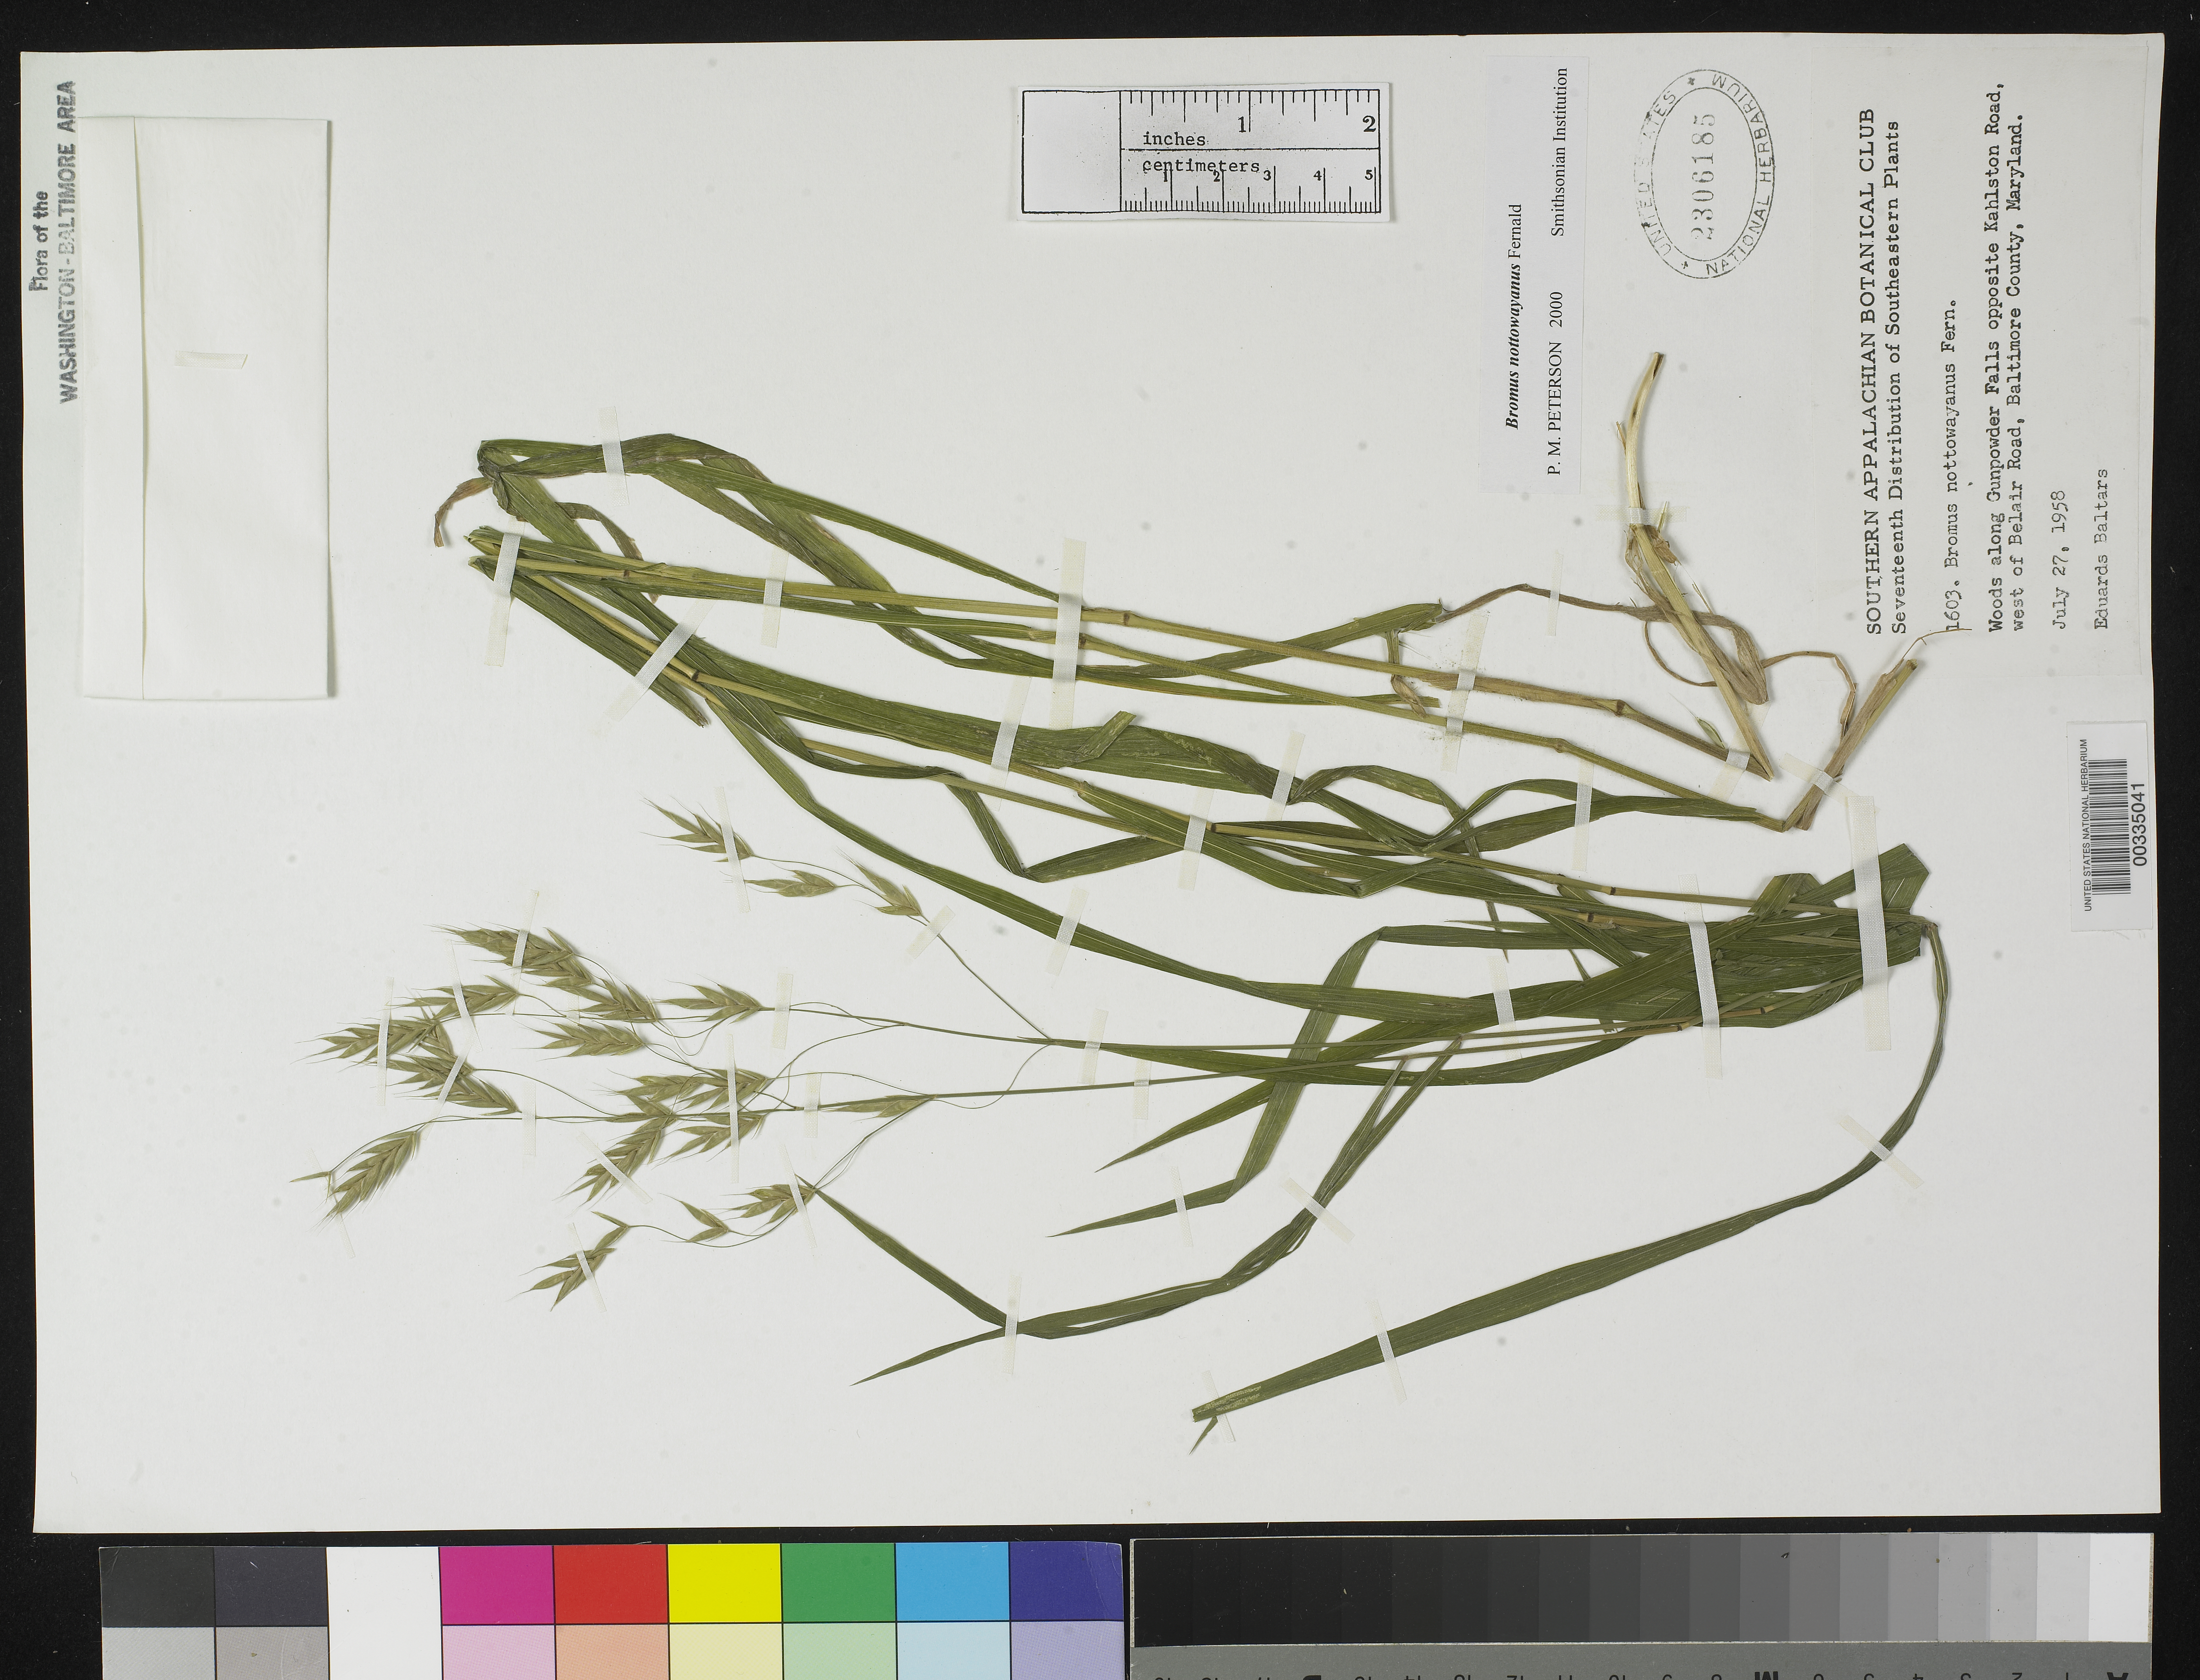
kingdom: Plantae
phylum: Tracheophyta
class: Liliopsida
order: Poales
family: Poaceae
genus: Bromus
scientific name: Bromus nottawayanus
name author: Fernald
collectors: E. Baltars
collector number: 1603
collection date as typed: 27 Jul 1958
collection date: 1958-07-27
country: United States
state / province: Maryland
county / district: Baltimore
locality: Gunpowder Falls opposite of Kahlston road, W of Belair road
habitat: Woods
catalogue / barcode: US 2306185